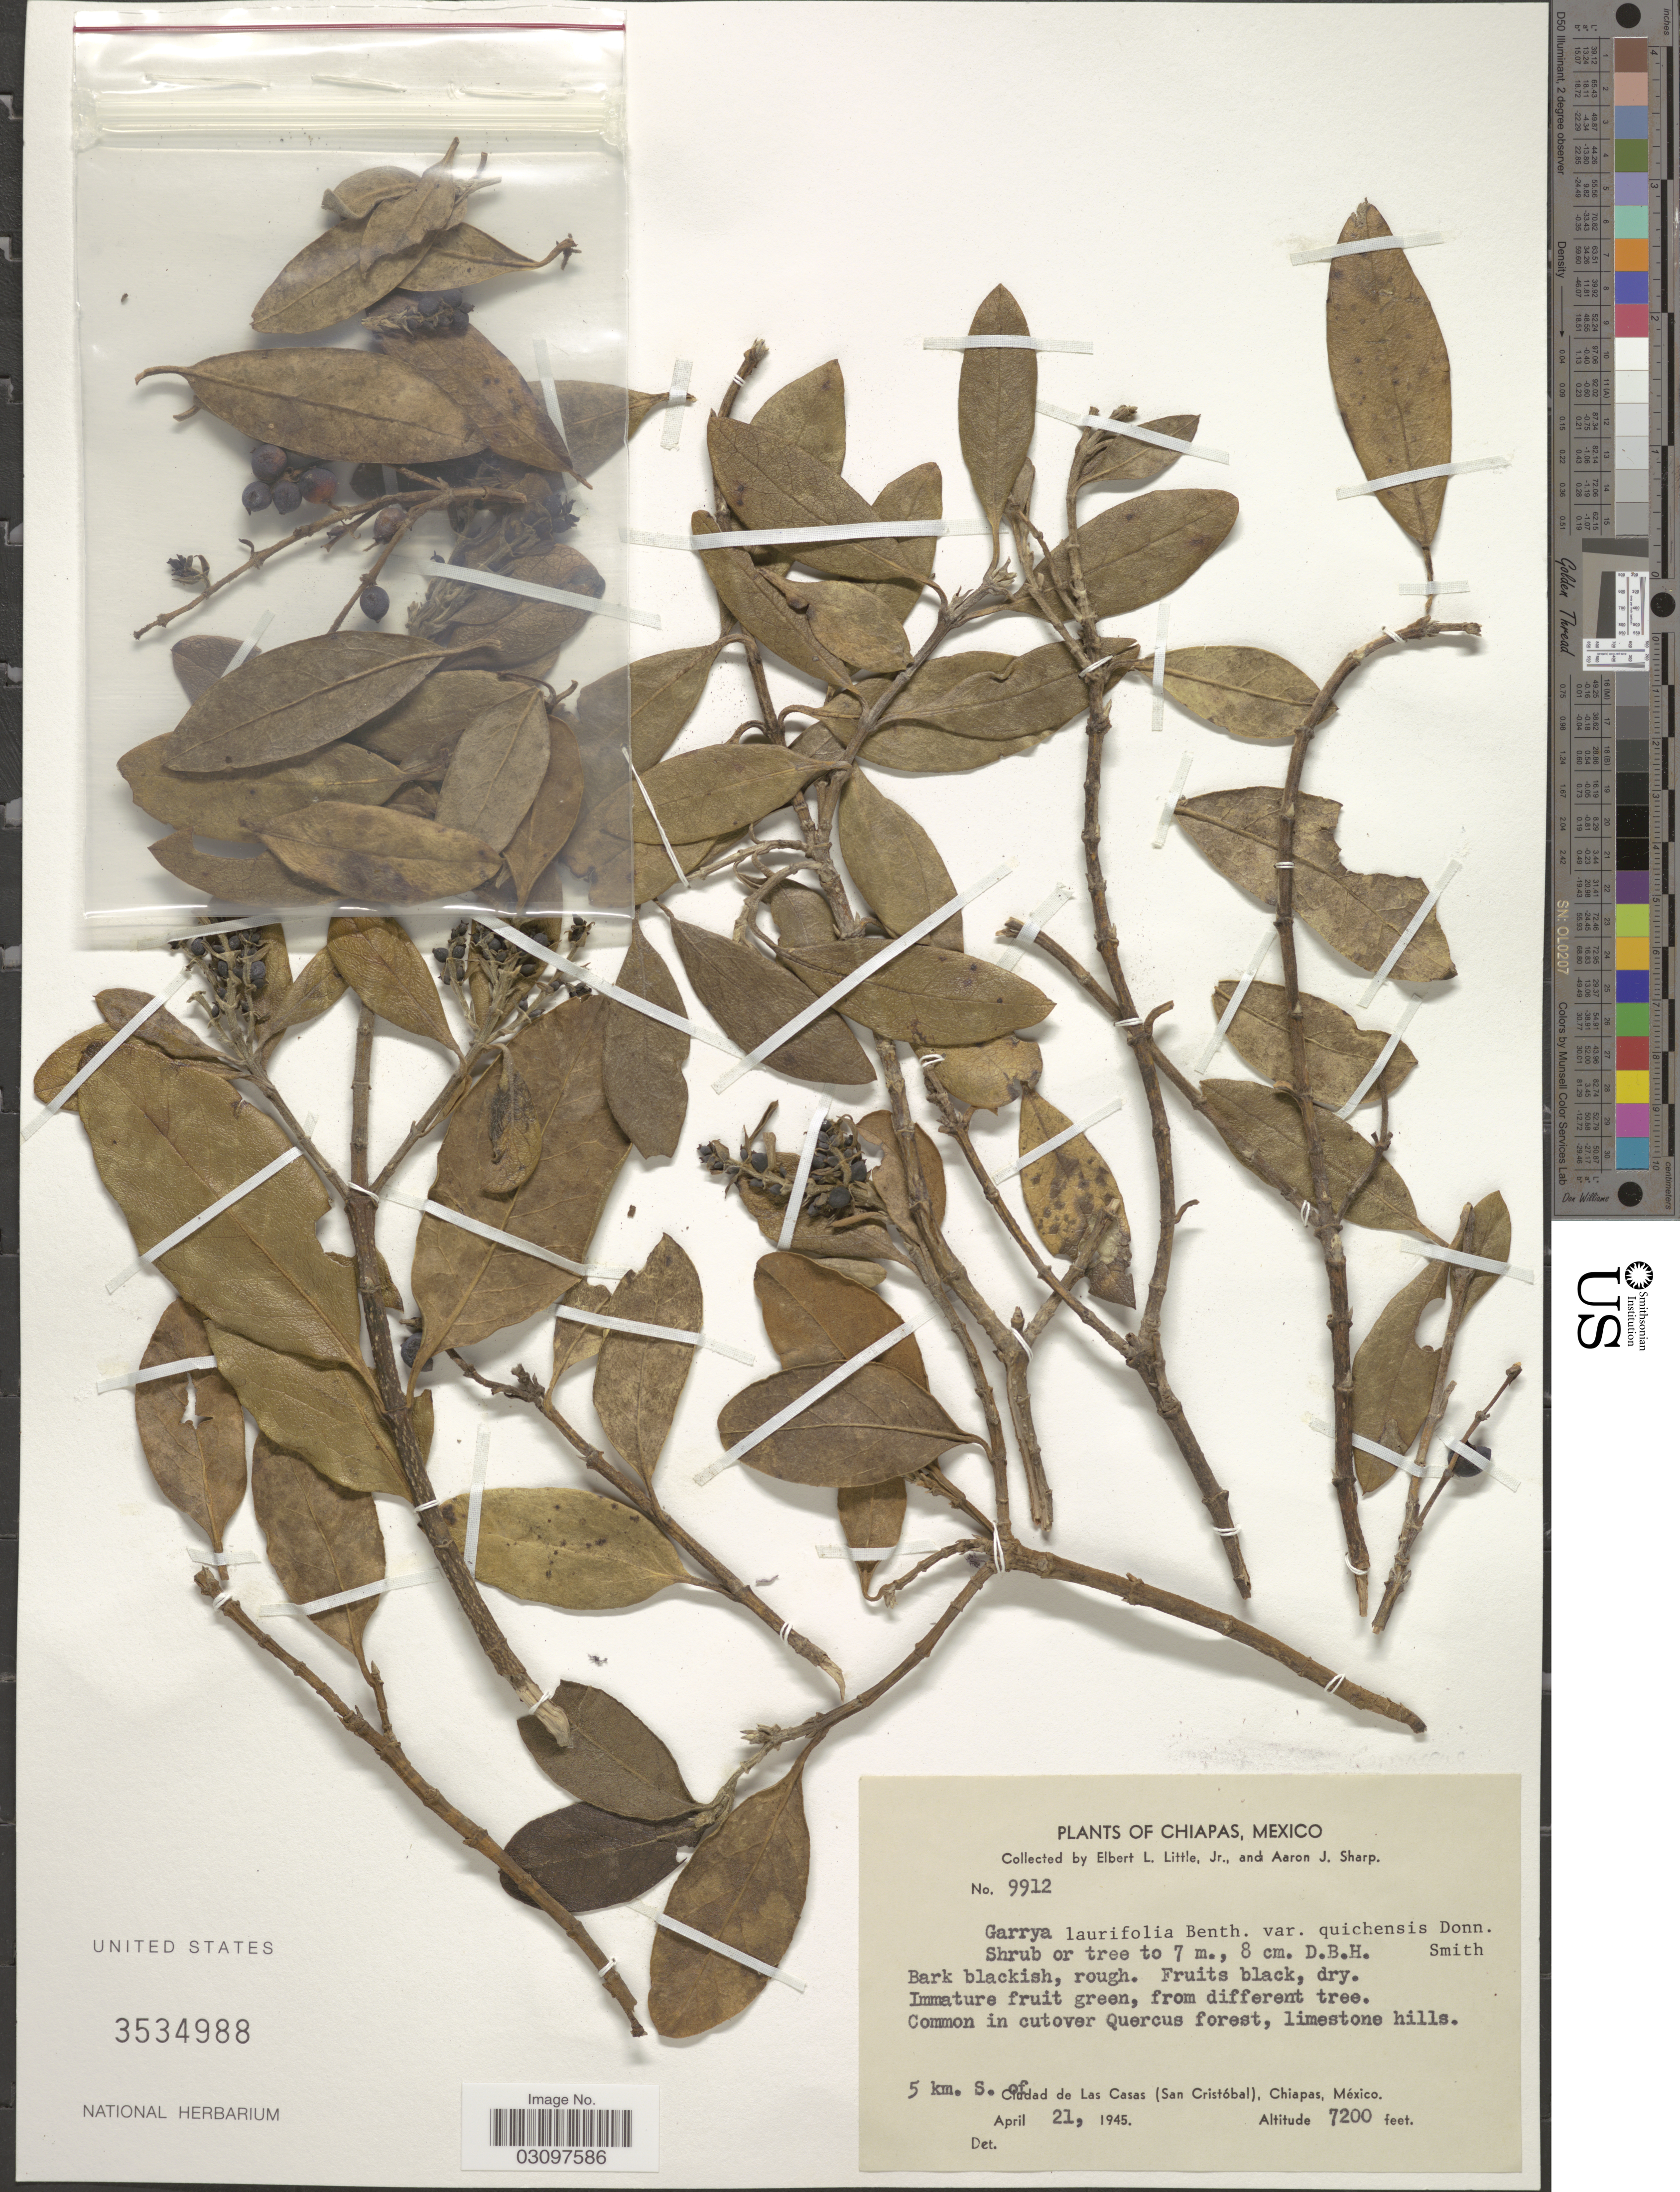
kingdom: Plantae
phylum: Tracheophyta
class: Magnoliopsida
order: Garryales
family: Garryaceae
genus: Garrya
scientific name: Garrya laurifolia subsp. quichensis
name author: (Donn. Sm.) Dahling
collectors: E. L. Little & Mrs A. J. Sharp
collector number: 9912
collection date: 1945-04-21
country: Mexico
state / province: Chiapas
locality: Common in cutover Quercus forest, limestone hills. 5 km. S. of Ciudad de Las Casas (San Cristóbal).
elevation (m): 2195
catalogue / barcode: US 3534988